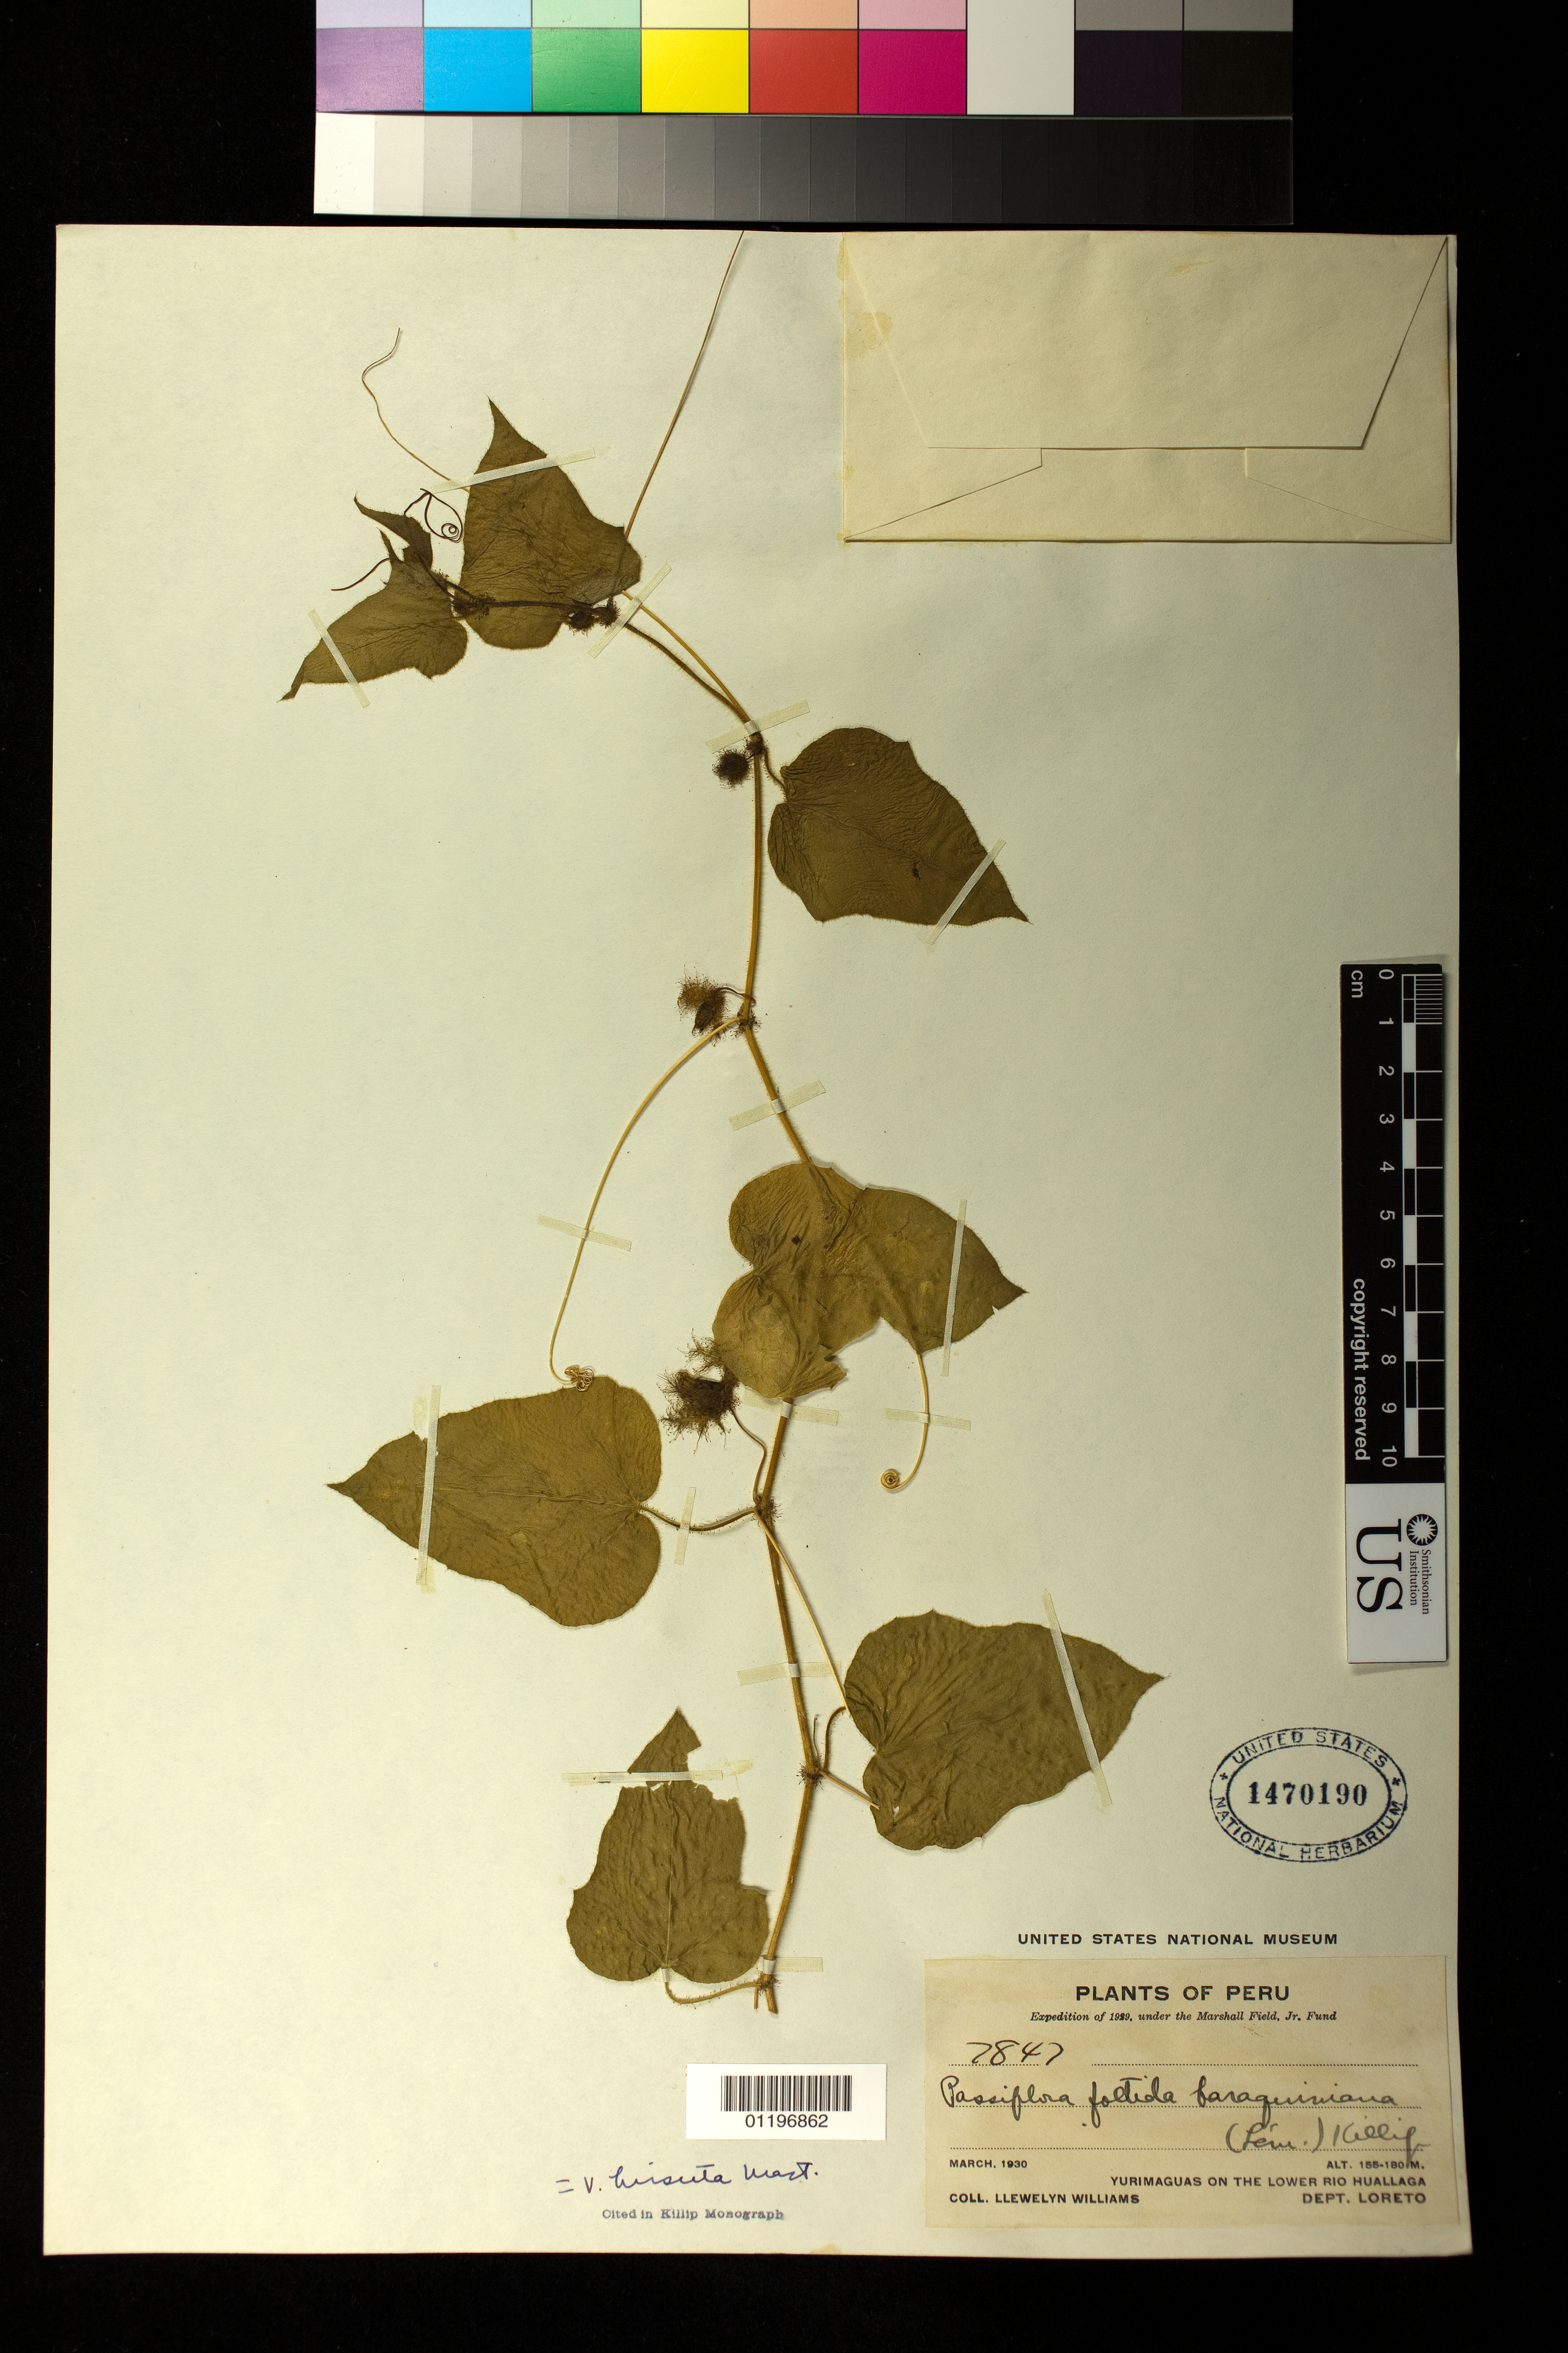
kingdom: Plantae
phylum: Tracheophyta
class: Magnoliopsida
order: Malpighiales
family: Passifloraceae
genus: Passiflora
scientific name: Passiflora foetida var. hirsuta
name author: (L.) Mast.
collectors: Ll. Williams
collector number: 7847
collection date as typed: Mar 1930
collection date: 1930-03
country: Peru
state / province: Loreto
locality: Yurimaguas on the lower rio huallaga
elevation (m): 155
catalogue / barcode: US 1470190